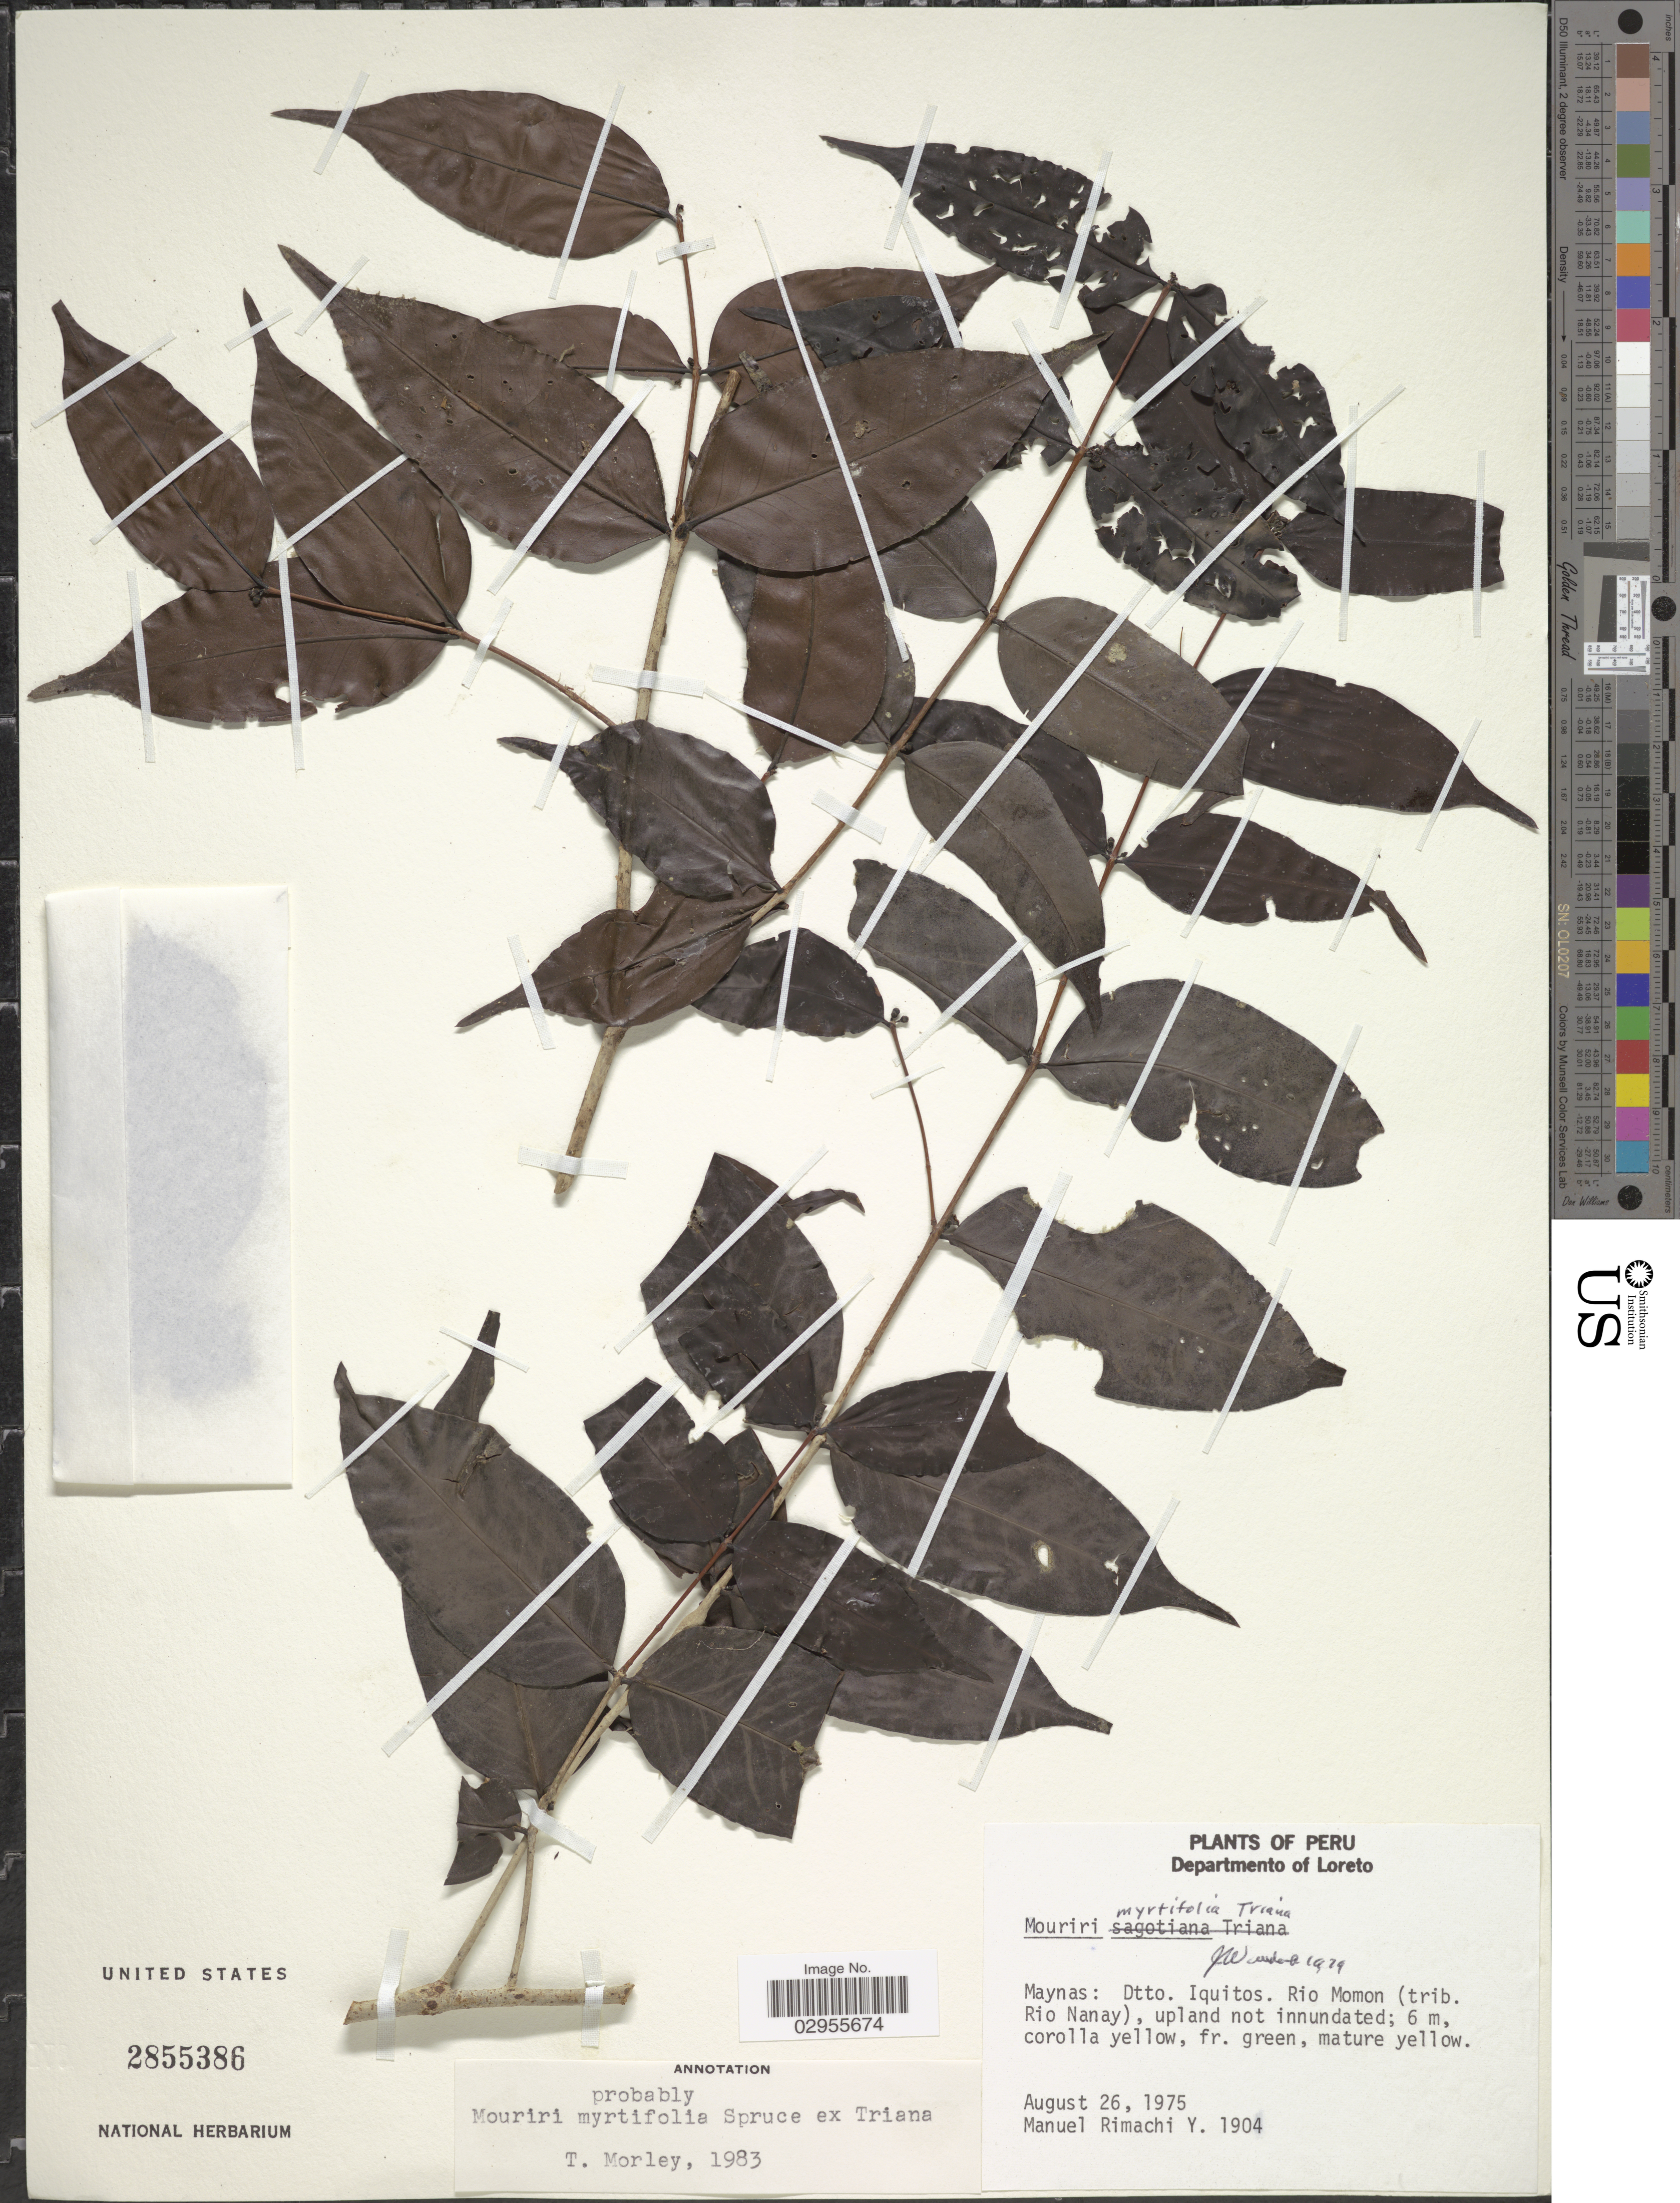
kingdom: Plantae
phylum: Tracheophyta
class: Magnoliopsida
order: Myrtales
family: Melastomataceae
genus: Mouriri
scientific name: Mouriri myrtifolia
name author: Spruce ex Triana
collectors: M. Rimachi Y.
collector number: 1904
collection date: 1975-08-26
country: Peru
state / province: Loreto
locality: Departmento of Loreto, Maynas: Dtto. Iquitos. Rio Momon (trib. Rio Nanay).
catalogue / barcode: US 2855386